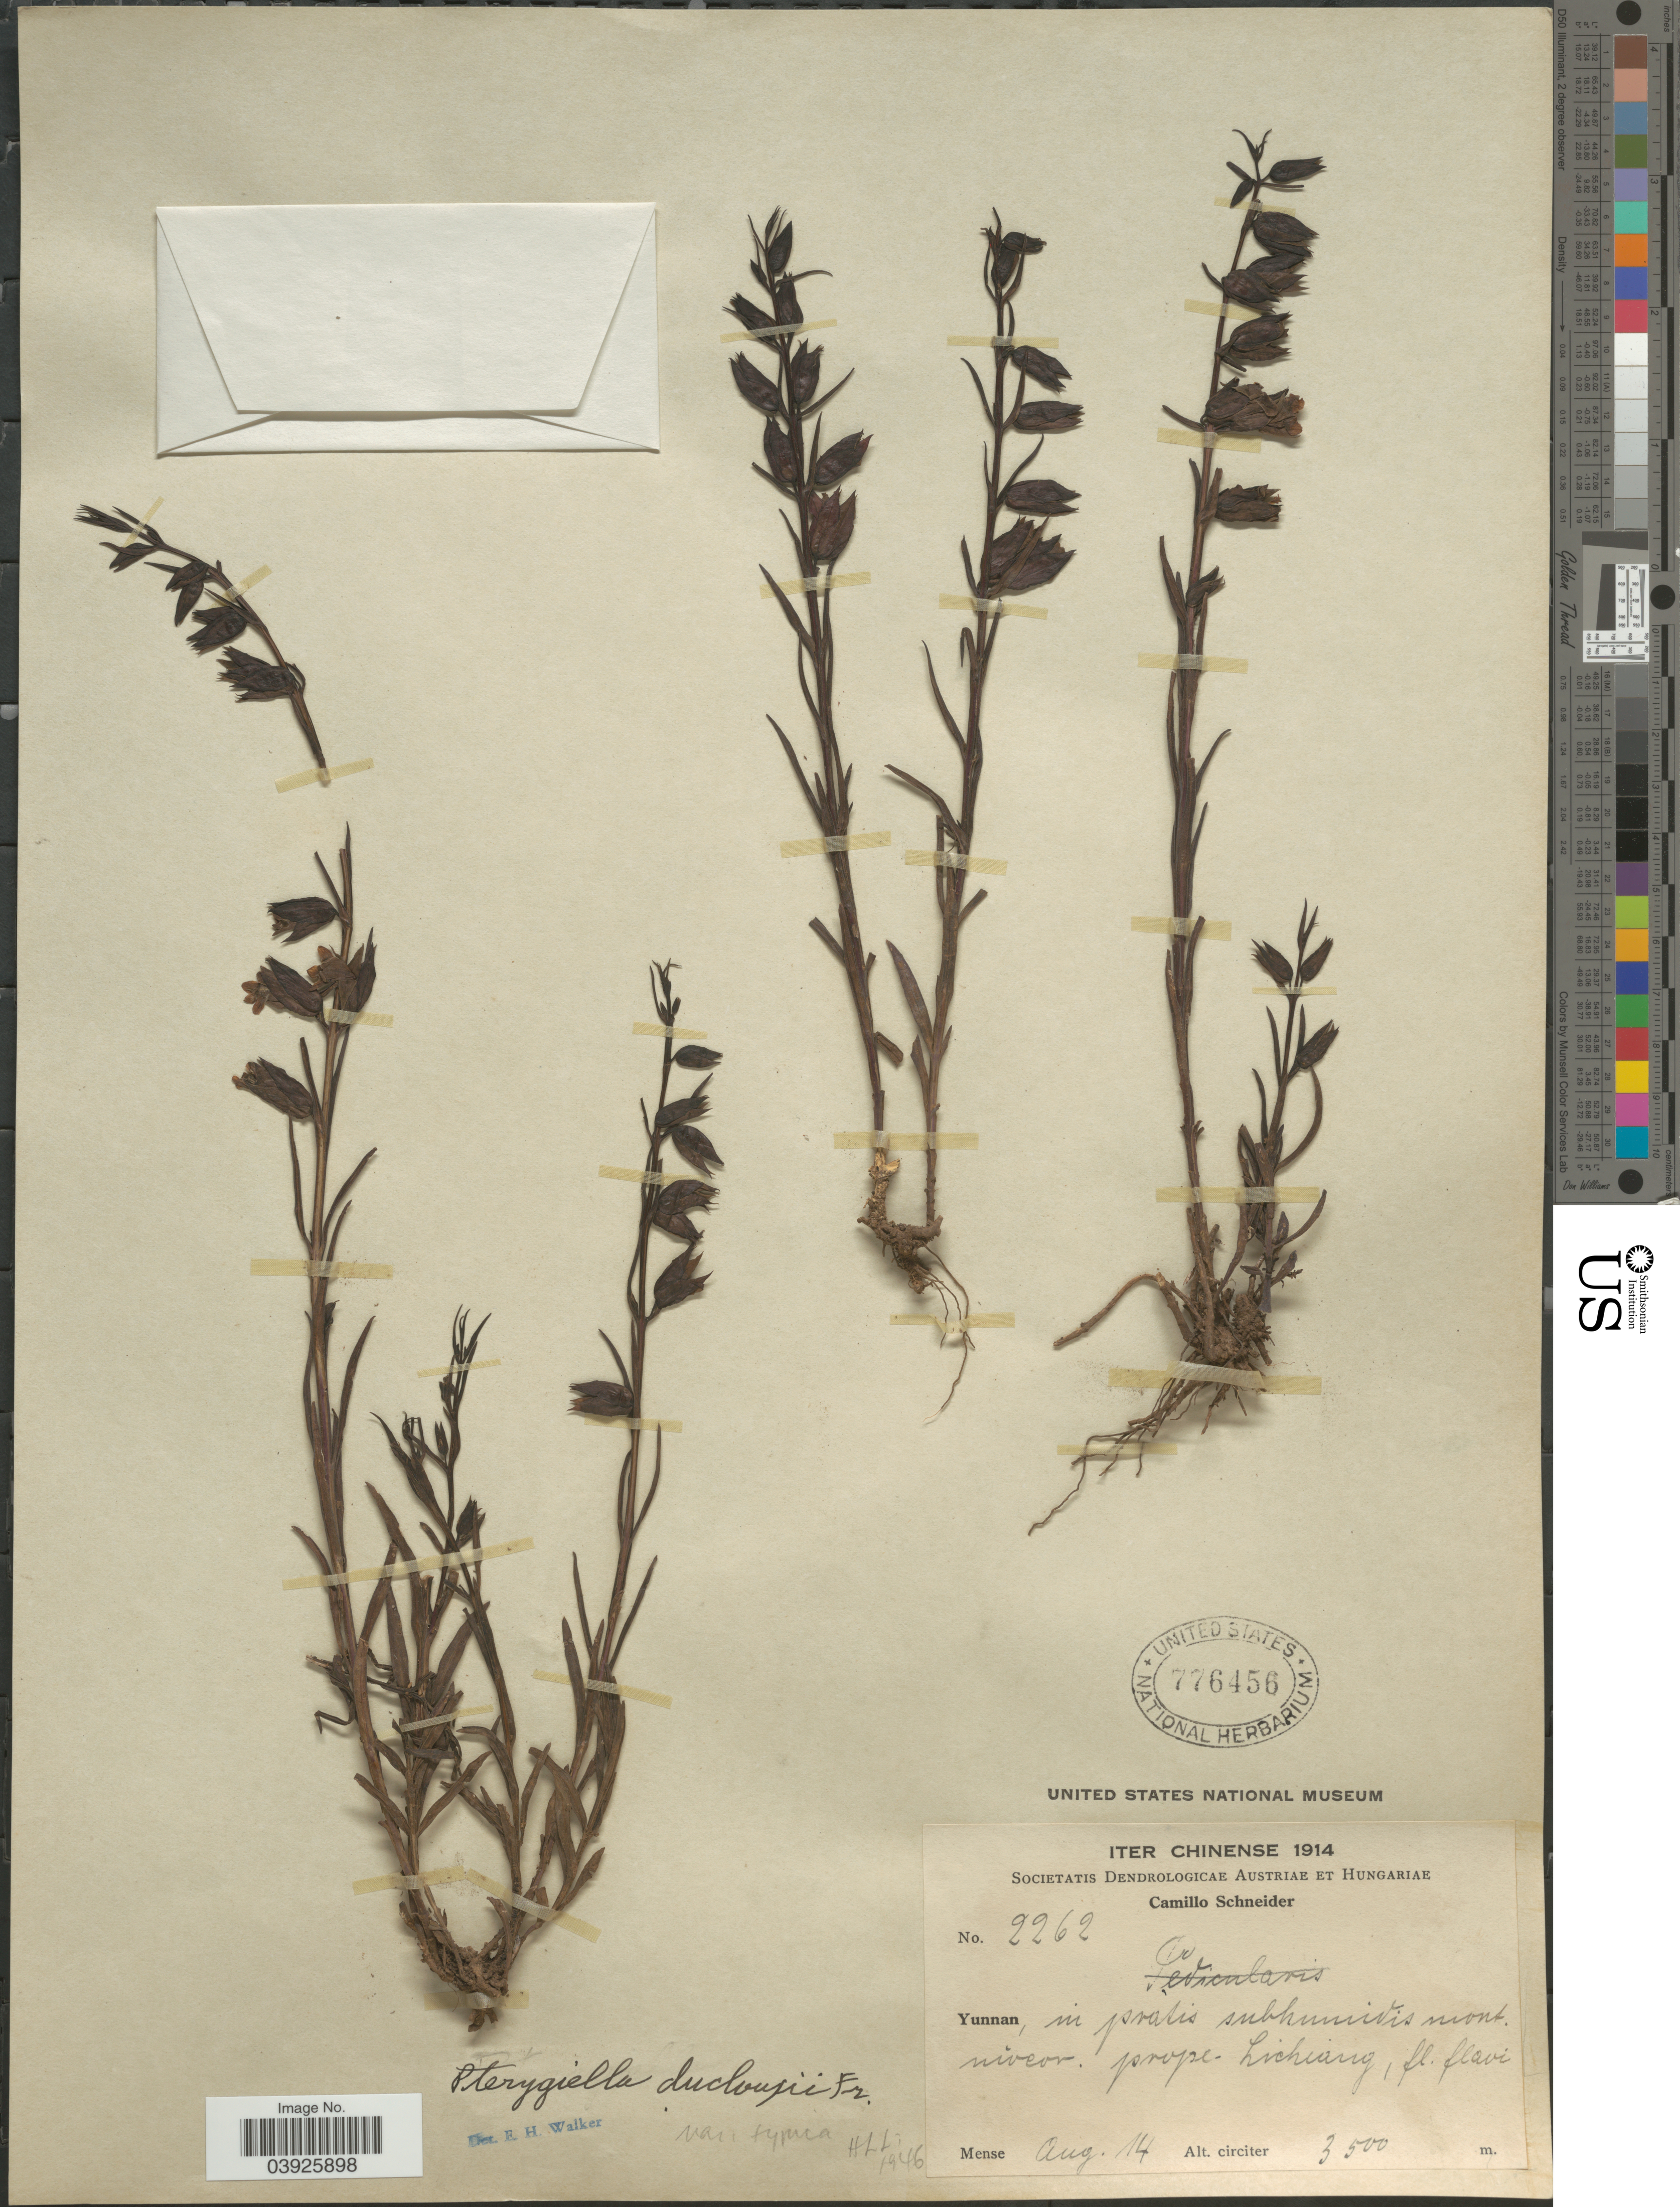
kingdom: Plantae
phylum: Tracheophyta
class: Magnoliopsida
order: Lamiales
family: Orobanchaceae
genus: Pterygiella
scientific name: Pterygiella duclouxii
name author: Franch.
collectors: C. K. Schneider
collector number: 2262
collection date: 1914-08-14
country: China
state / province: Yunnan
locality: In pratis subhumidis mont. niveor. prope Lichiang.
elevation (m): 3500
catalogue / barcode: US 776456